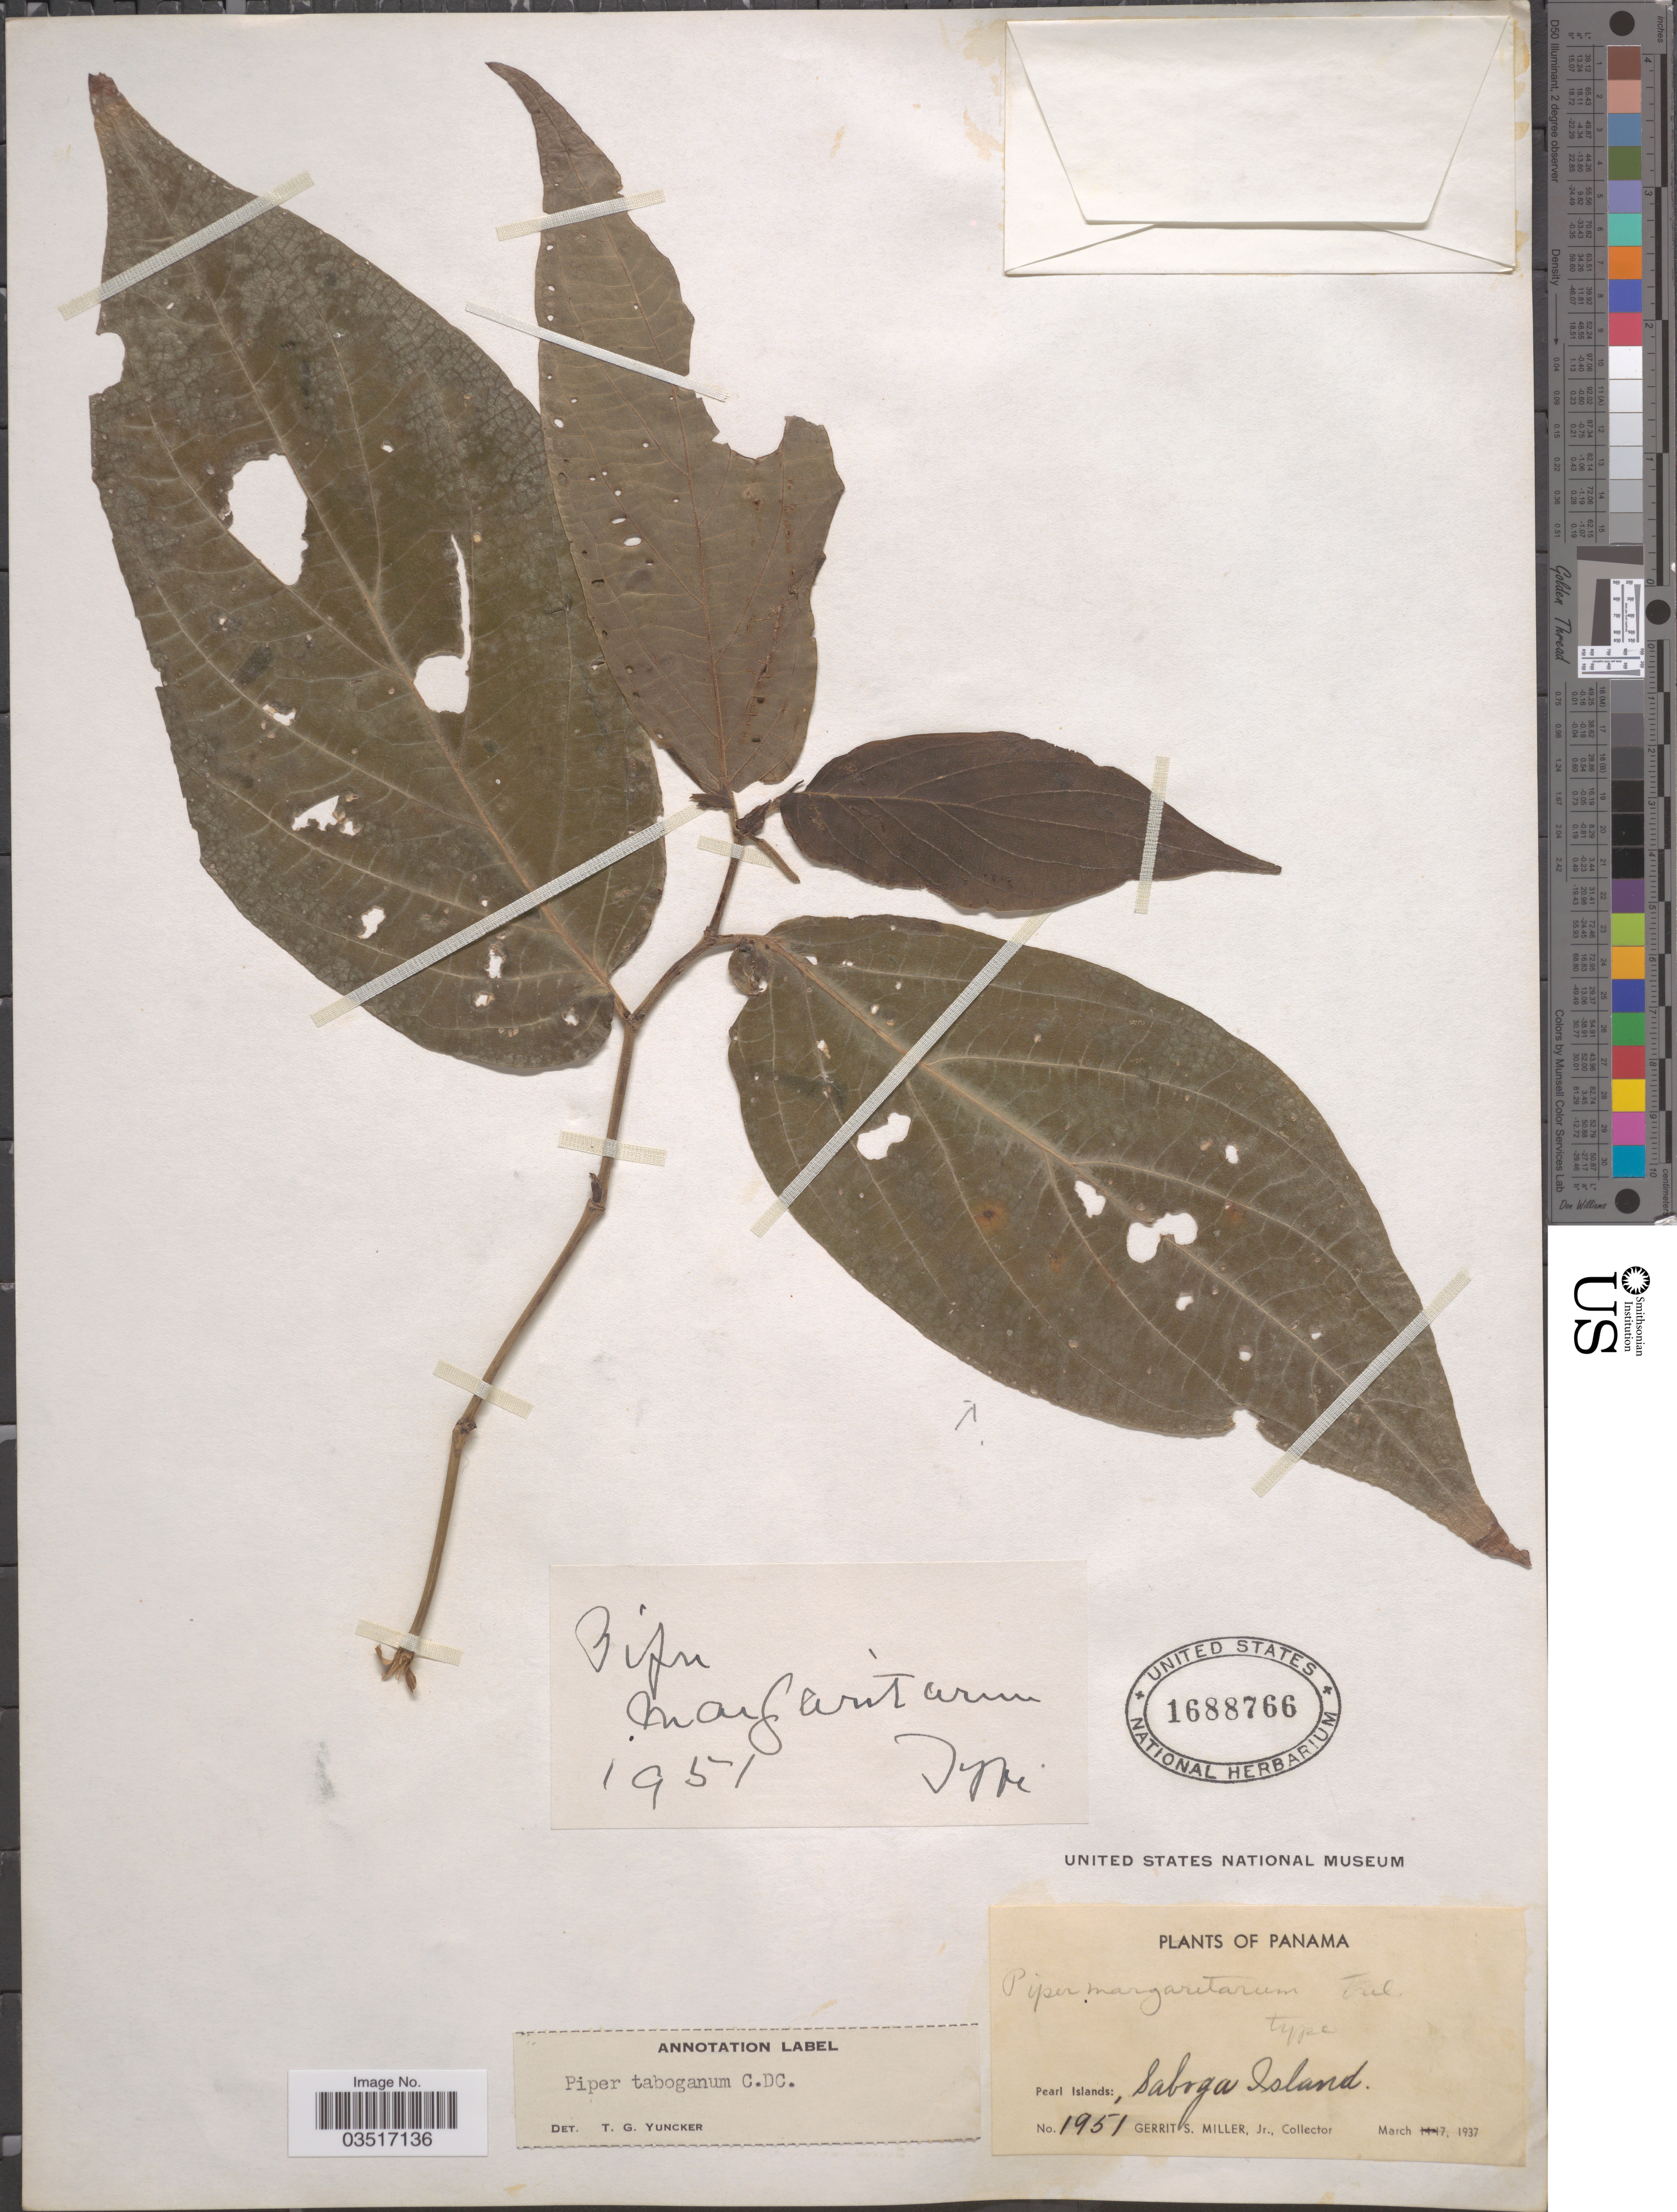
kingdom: Plantae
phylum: Tracheophyta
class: Magnoliopsida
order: Piperales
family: Piperaceae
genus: Piper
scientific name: Piper taboganum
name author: C. DC.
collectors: G. S. Miller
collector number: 1951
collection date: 1937-03-17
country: Panama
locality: Pearl Islands: Saboga Island.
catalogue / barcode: US 1688766